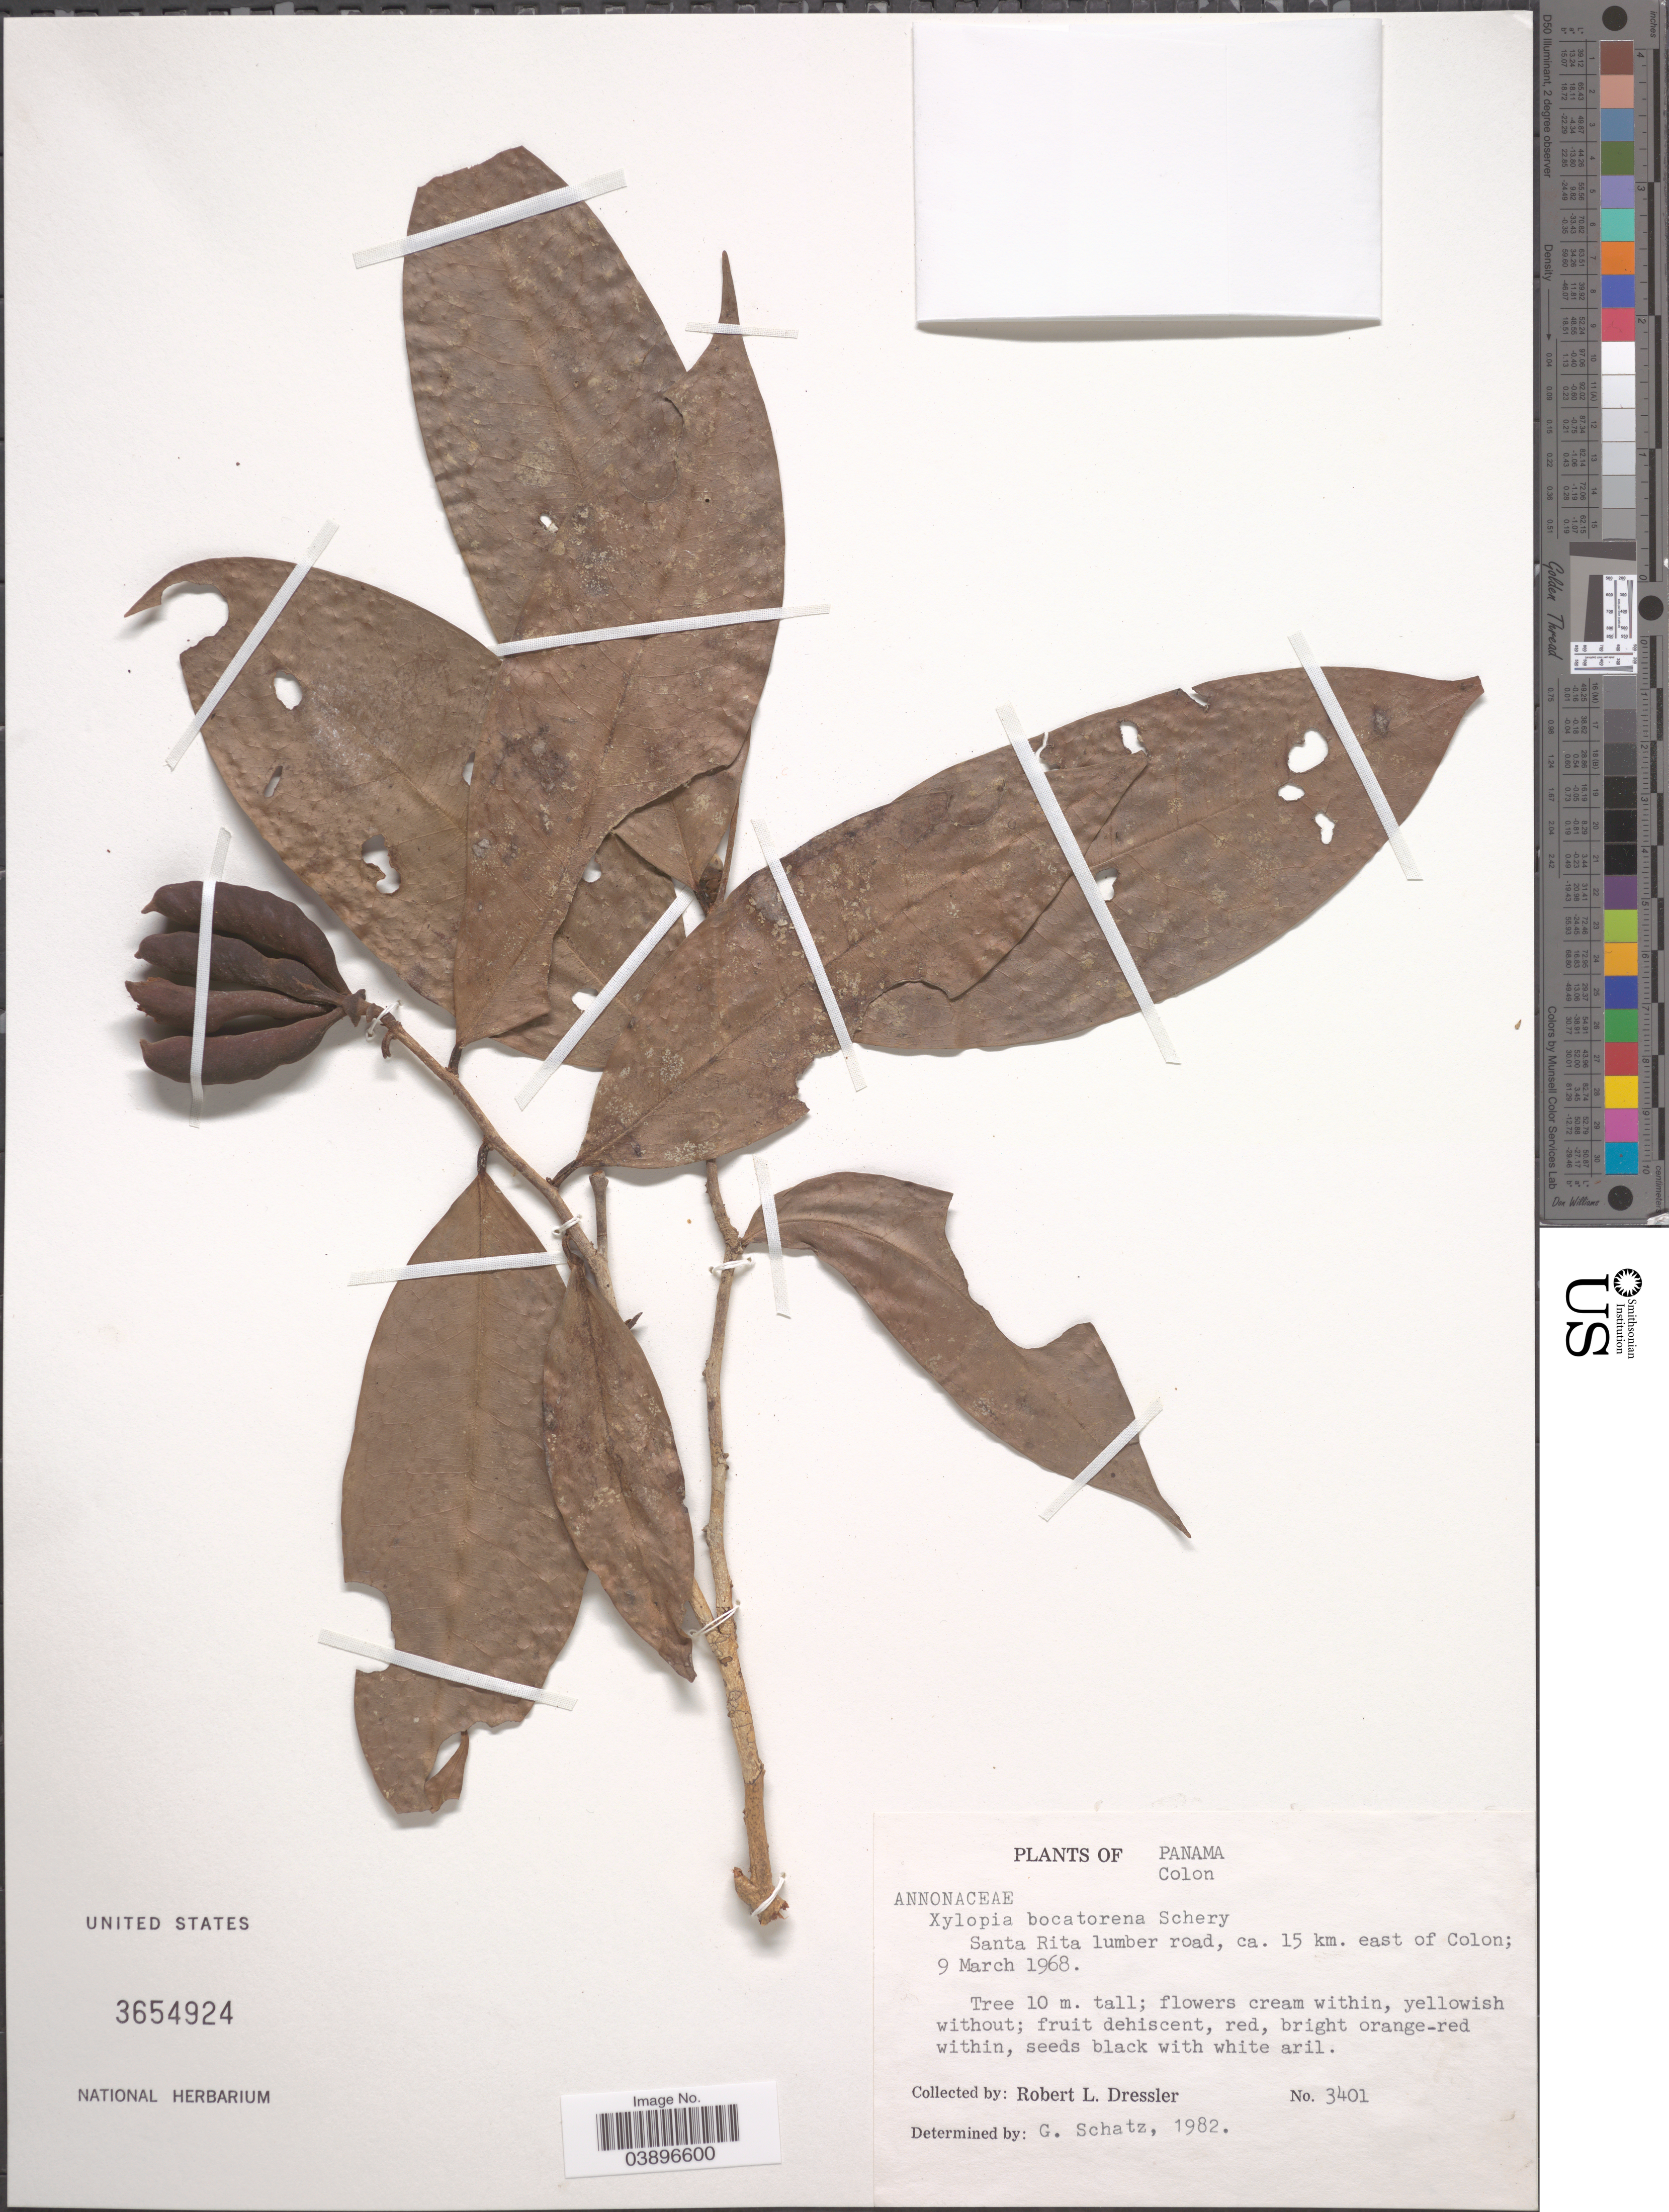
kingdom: Plantae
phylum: Tracheophyta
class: Magnoliopsida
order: Magnoliales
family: Annonaceae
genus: Xylopia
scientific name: Xylopia bocatorena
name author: Schery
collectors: R. Dressler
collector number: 3401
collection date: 1968-03-09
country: Panama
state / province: Colón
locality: Santa Rita lumber road, ca. 15 km. east of Colon.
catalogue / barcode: US 3654924